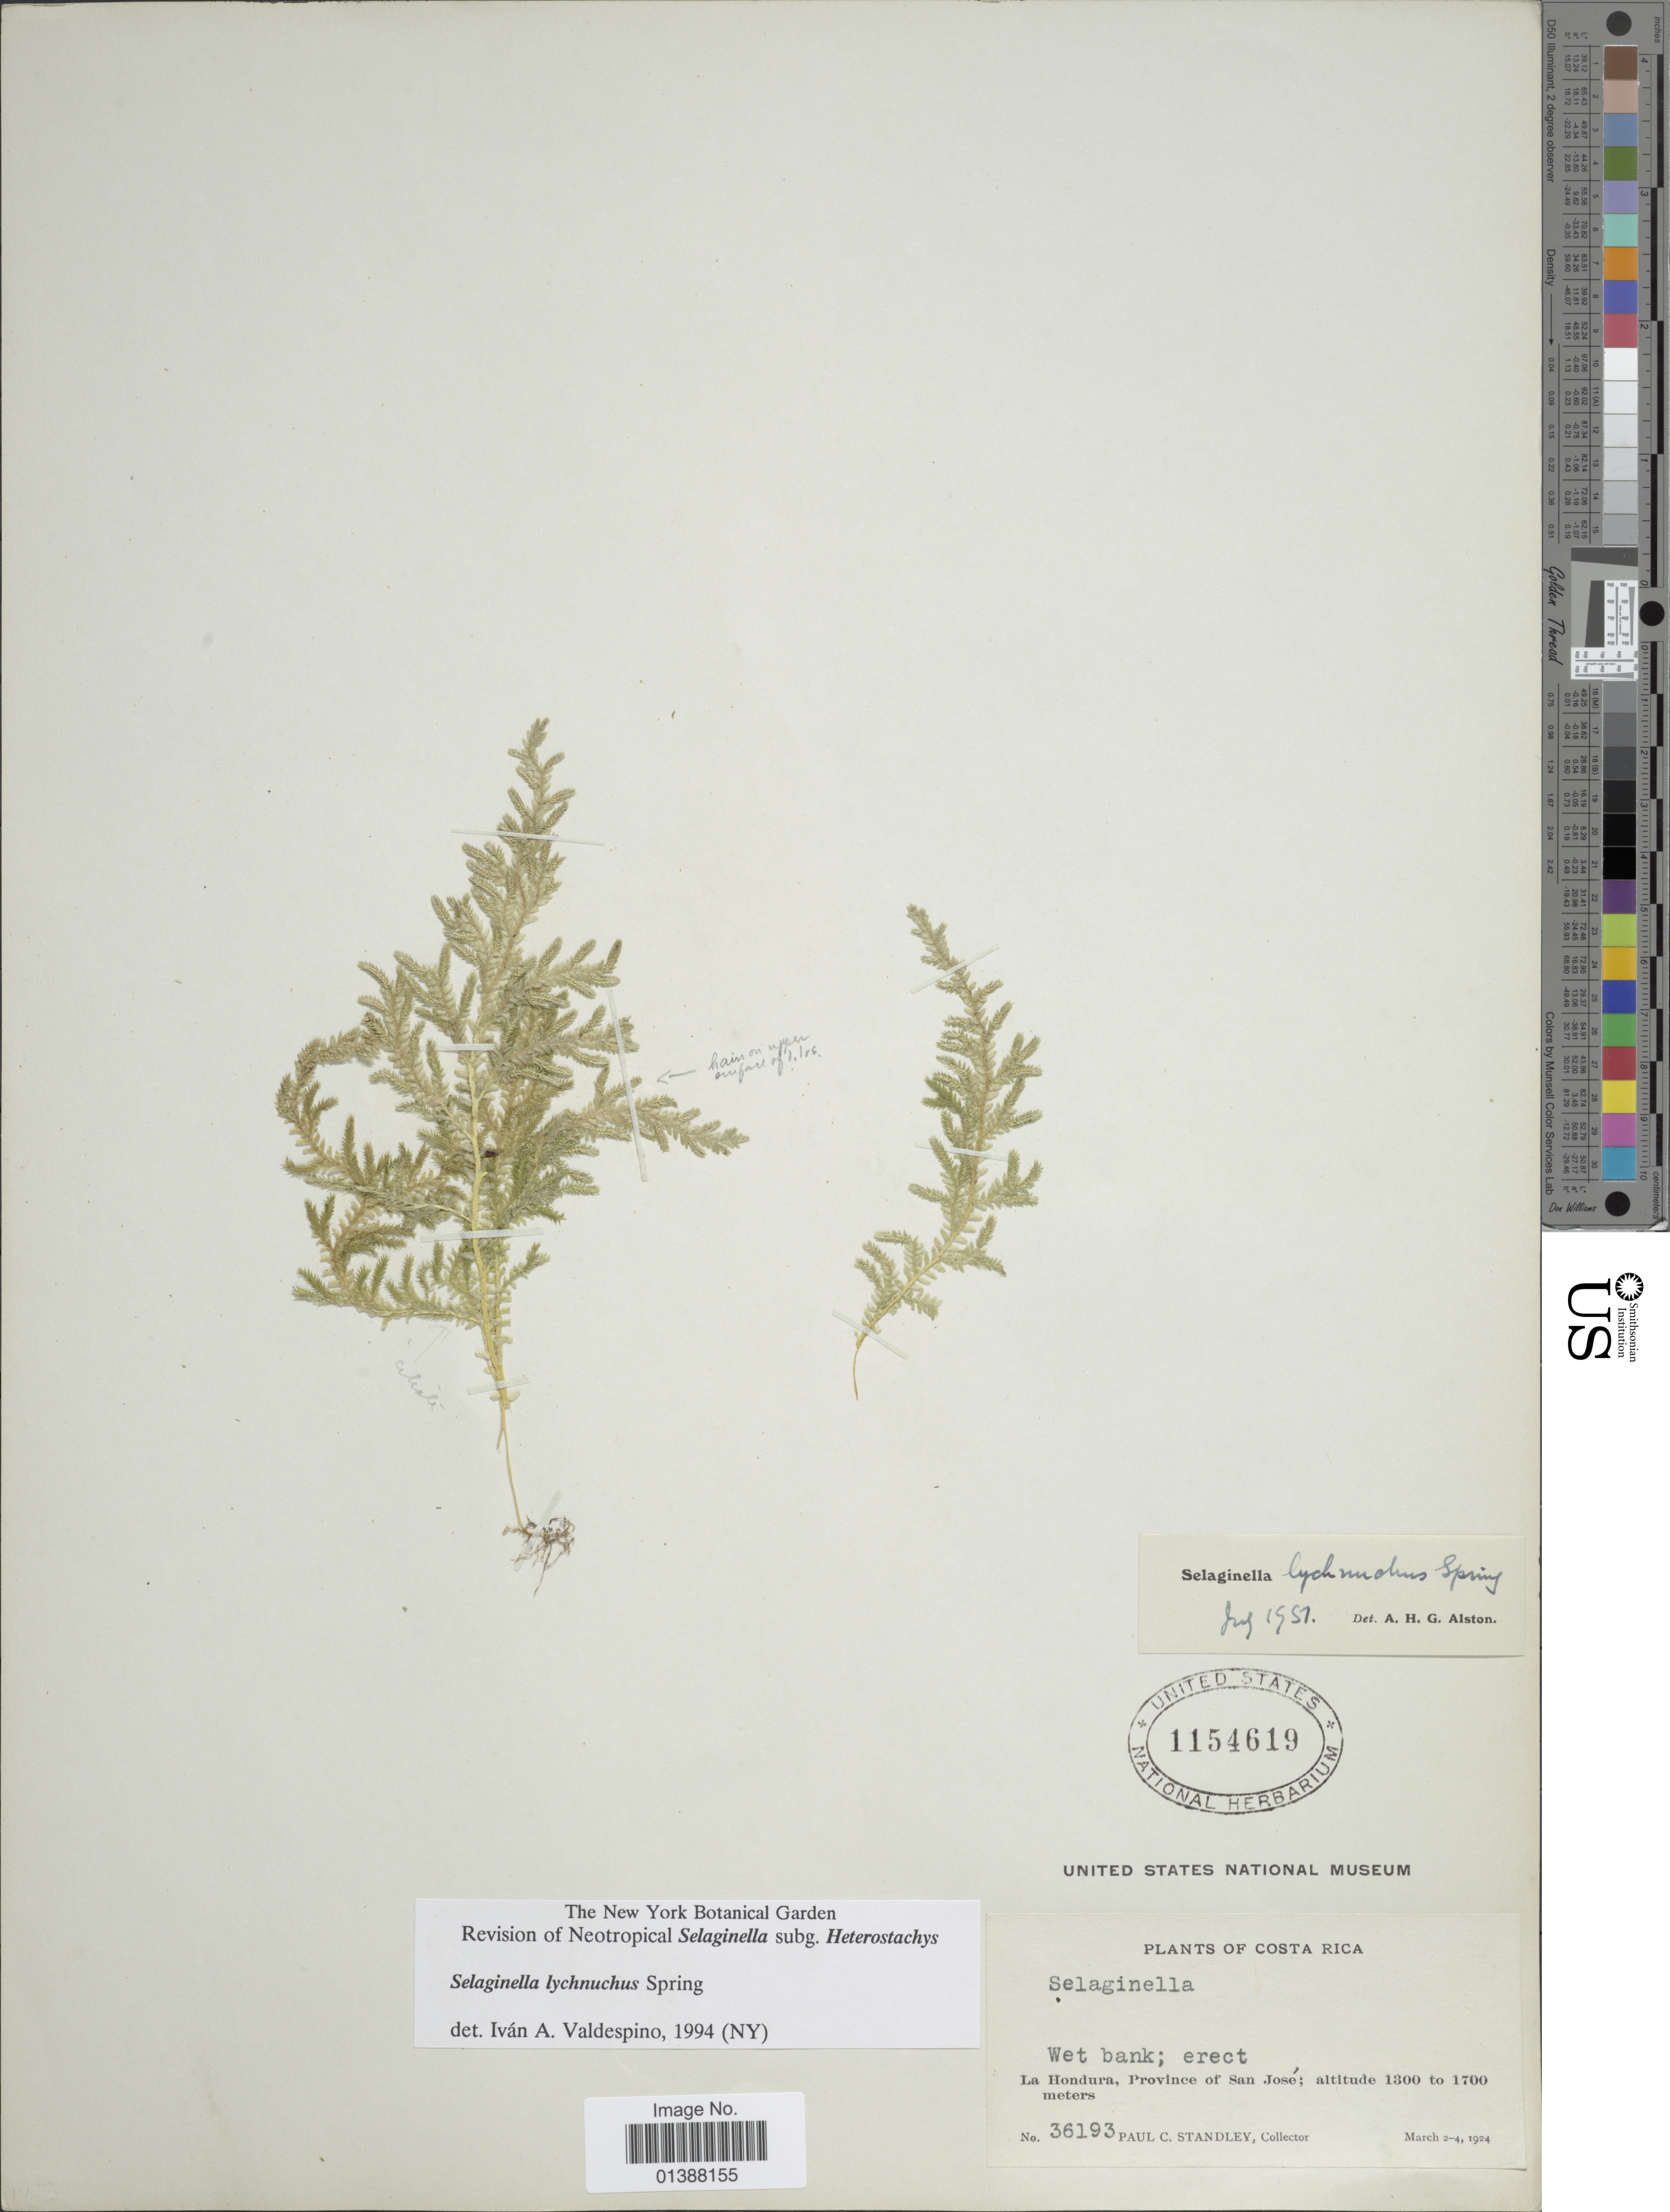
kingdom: Plantae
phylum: Tracheophyta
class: Lycopodiopsida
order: Selaginellales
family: Selaginellaceae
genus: Selaginella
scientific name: Selaginella lychnuchus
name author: Spring ex Klotzsch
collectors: P. C. Standley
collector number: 36193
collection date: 1924-03-02/1924-03-04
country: Costa Rica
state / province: San José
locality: La Hondura, Province of San José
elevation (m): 1300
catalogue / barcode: US 1154619